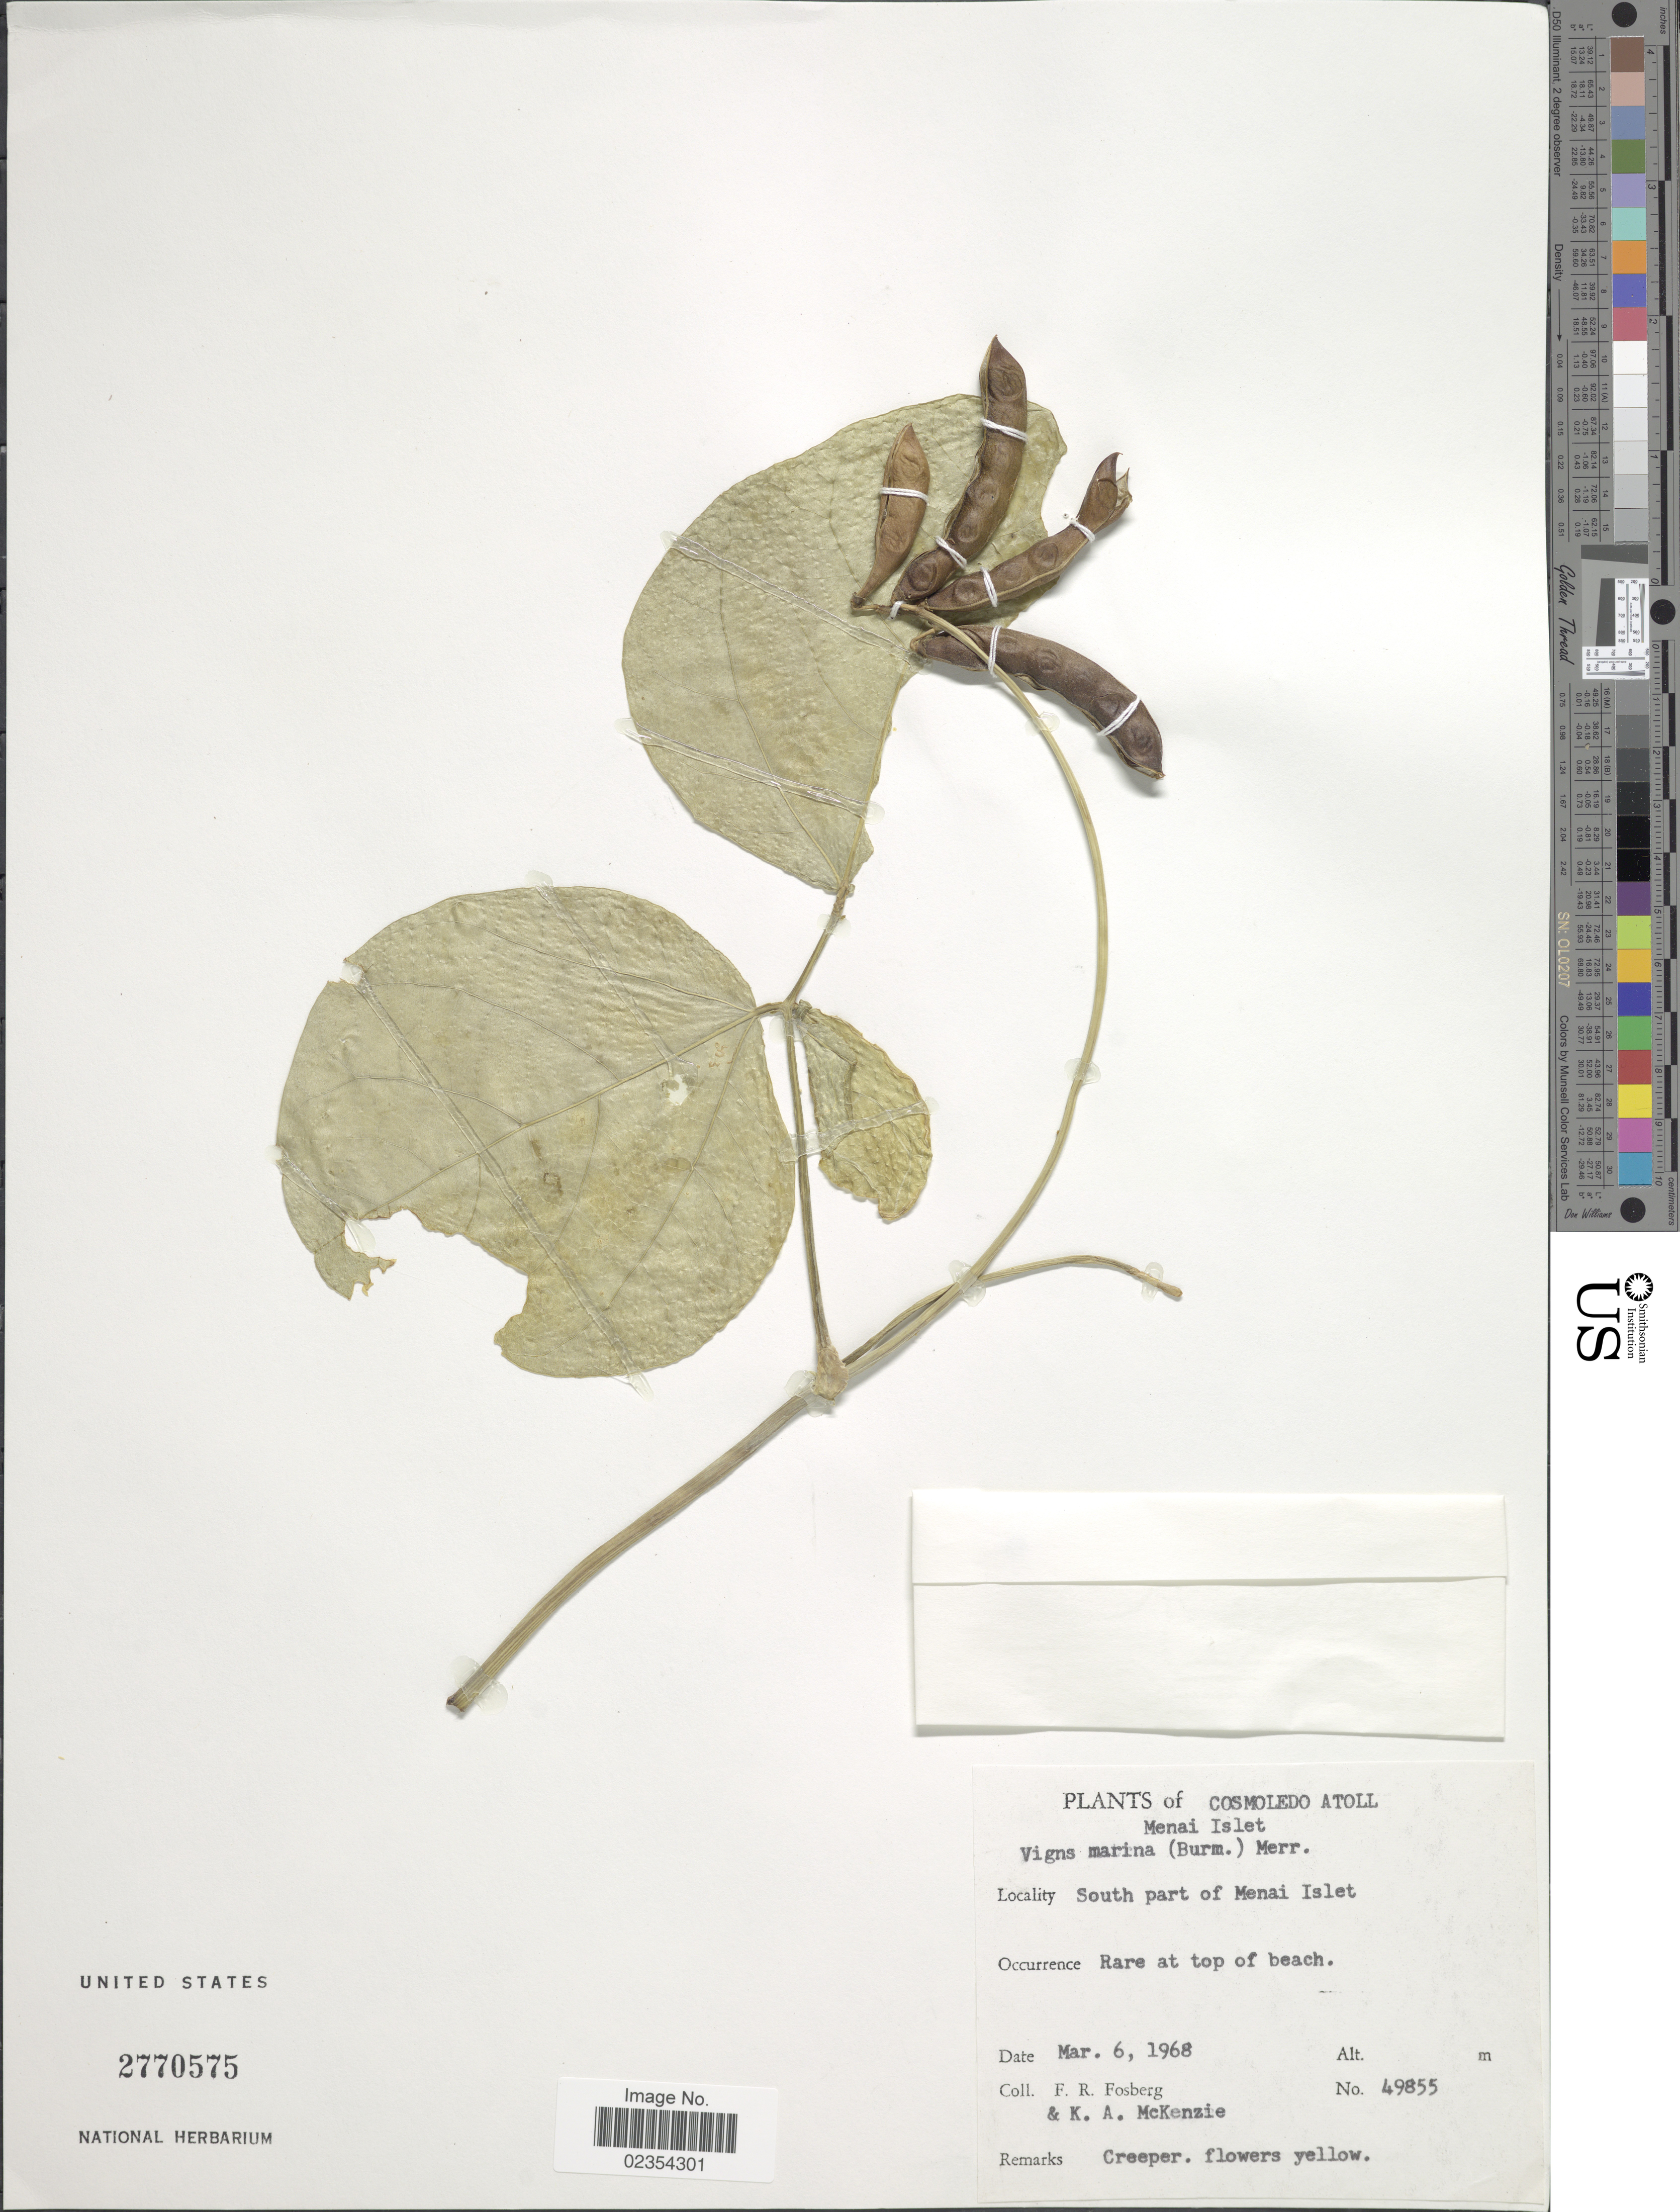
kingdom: Plantae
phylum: Tracheophyta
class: Magnoliopsida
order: Fabales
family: Fabaceae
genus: Vigna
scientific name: Vigna marina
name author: (Burm.) Merr.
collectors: F. R. Fosberg & K. McKenzie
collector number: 49855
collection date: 1968-03-06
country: Seychelles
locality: Cosmoledo Atoll, Menai Islet, South part of Menai Islet, rare at top of beach.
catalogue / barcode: US 2770575